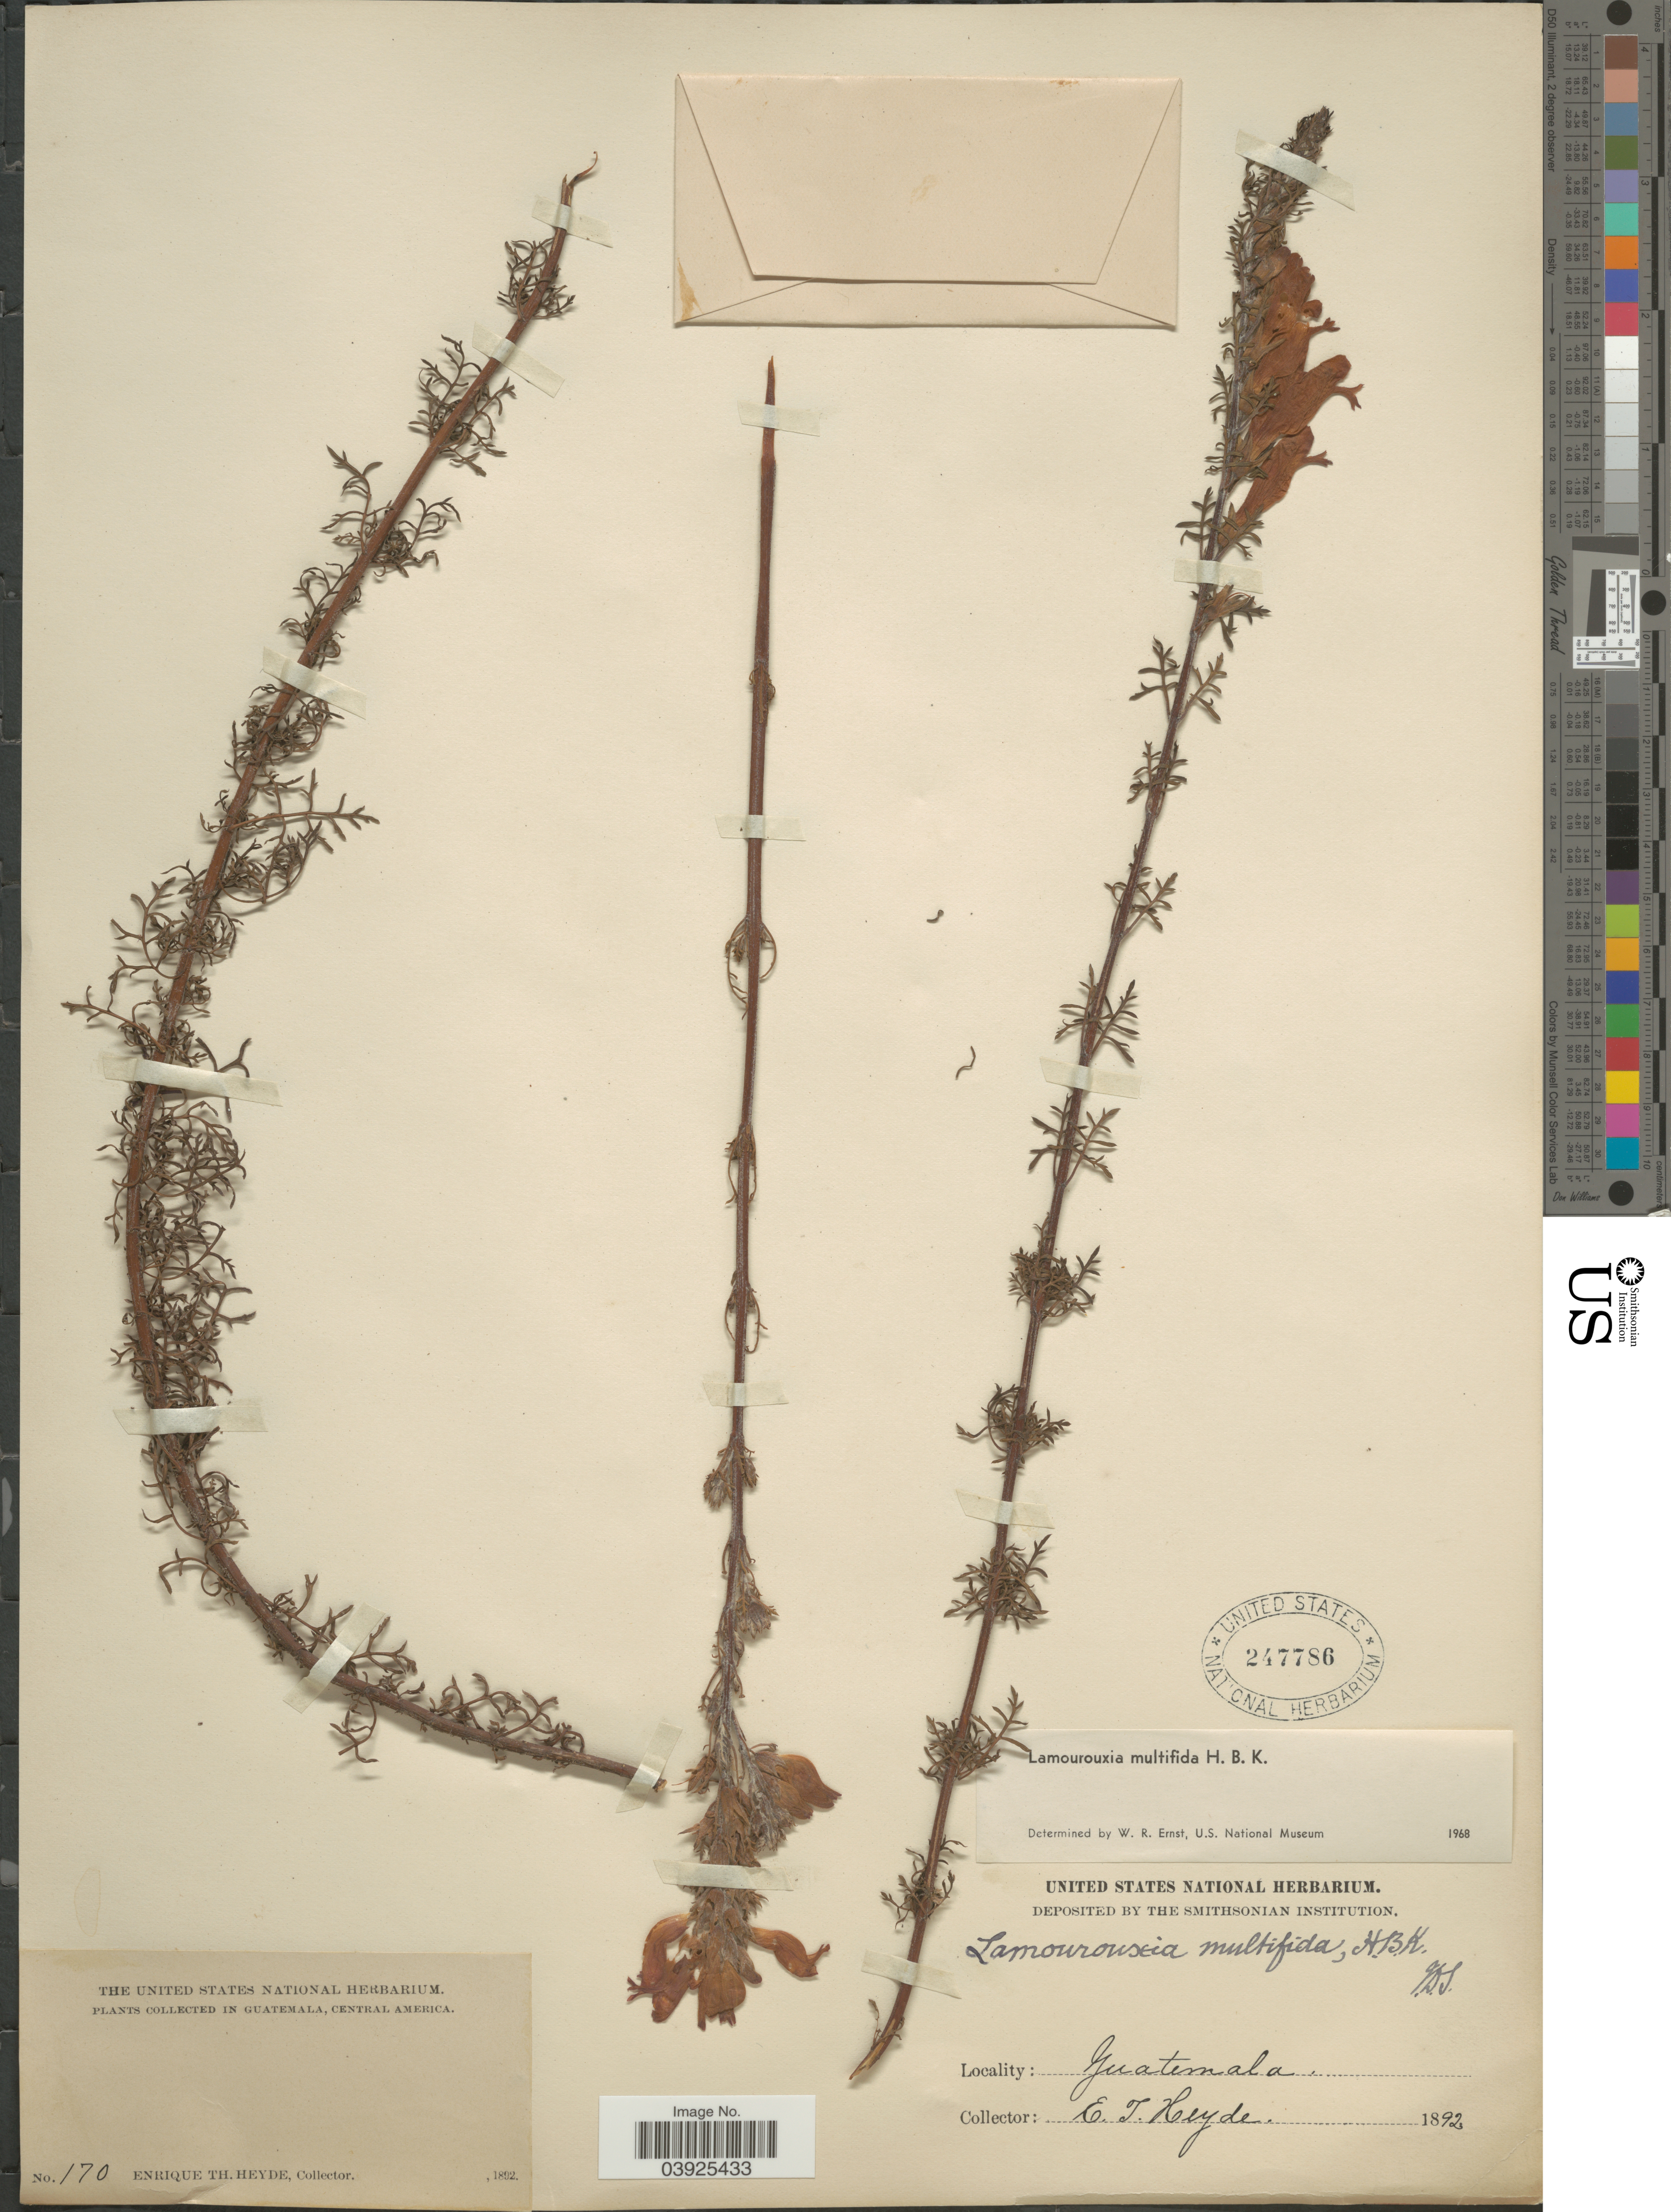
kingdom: Plantae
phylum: Tracheophyta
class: Magnoliopsida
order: Lamiales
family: Orobanchaceae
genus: Lamourouxia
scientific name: Lamourouxia multifida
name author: Kunth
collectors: E. T. Heyde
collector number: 170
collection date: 1892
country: Guatemala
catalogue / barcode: US 247786